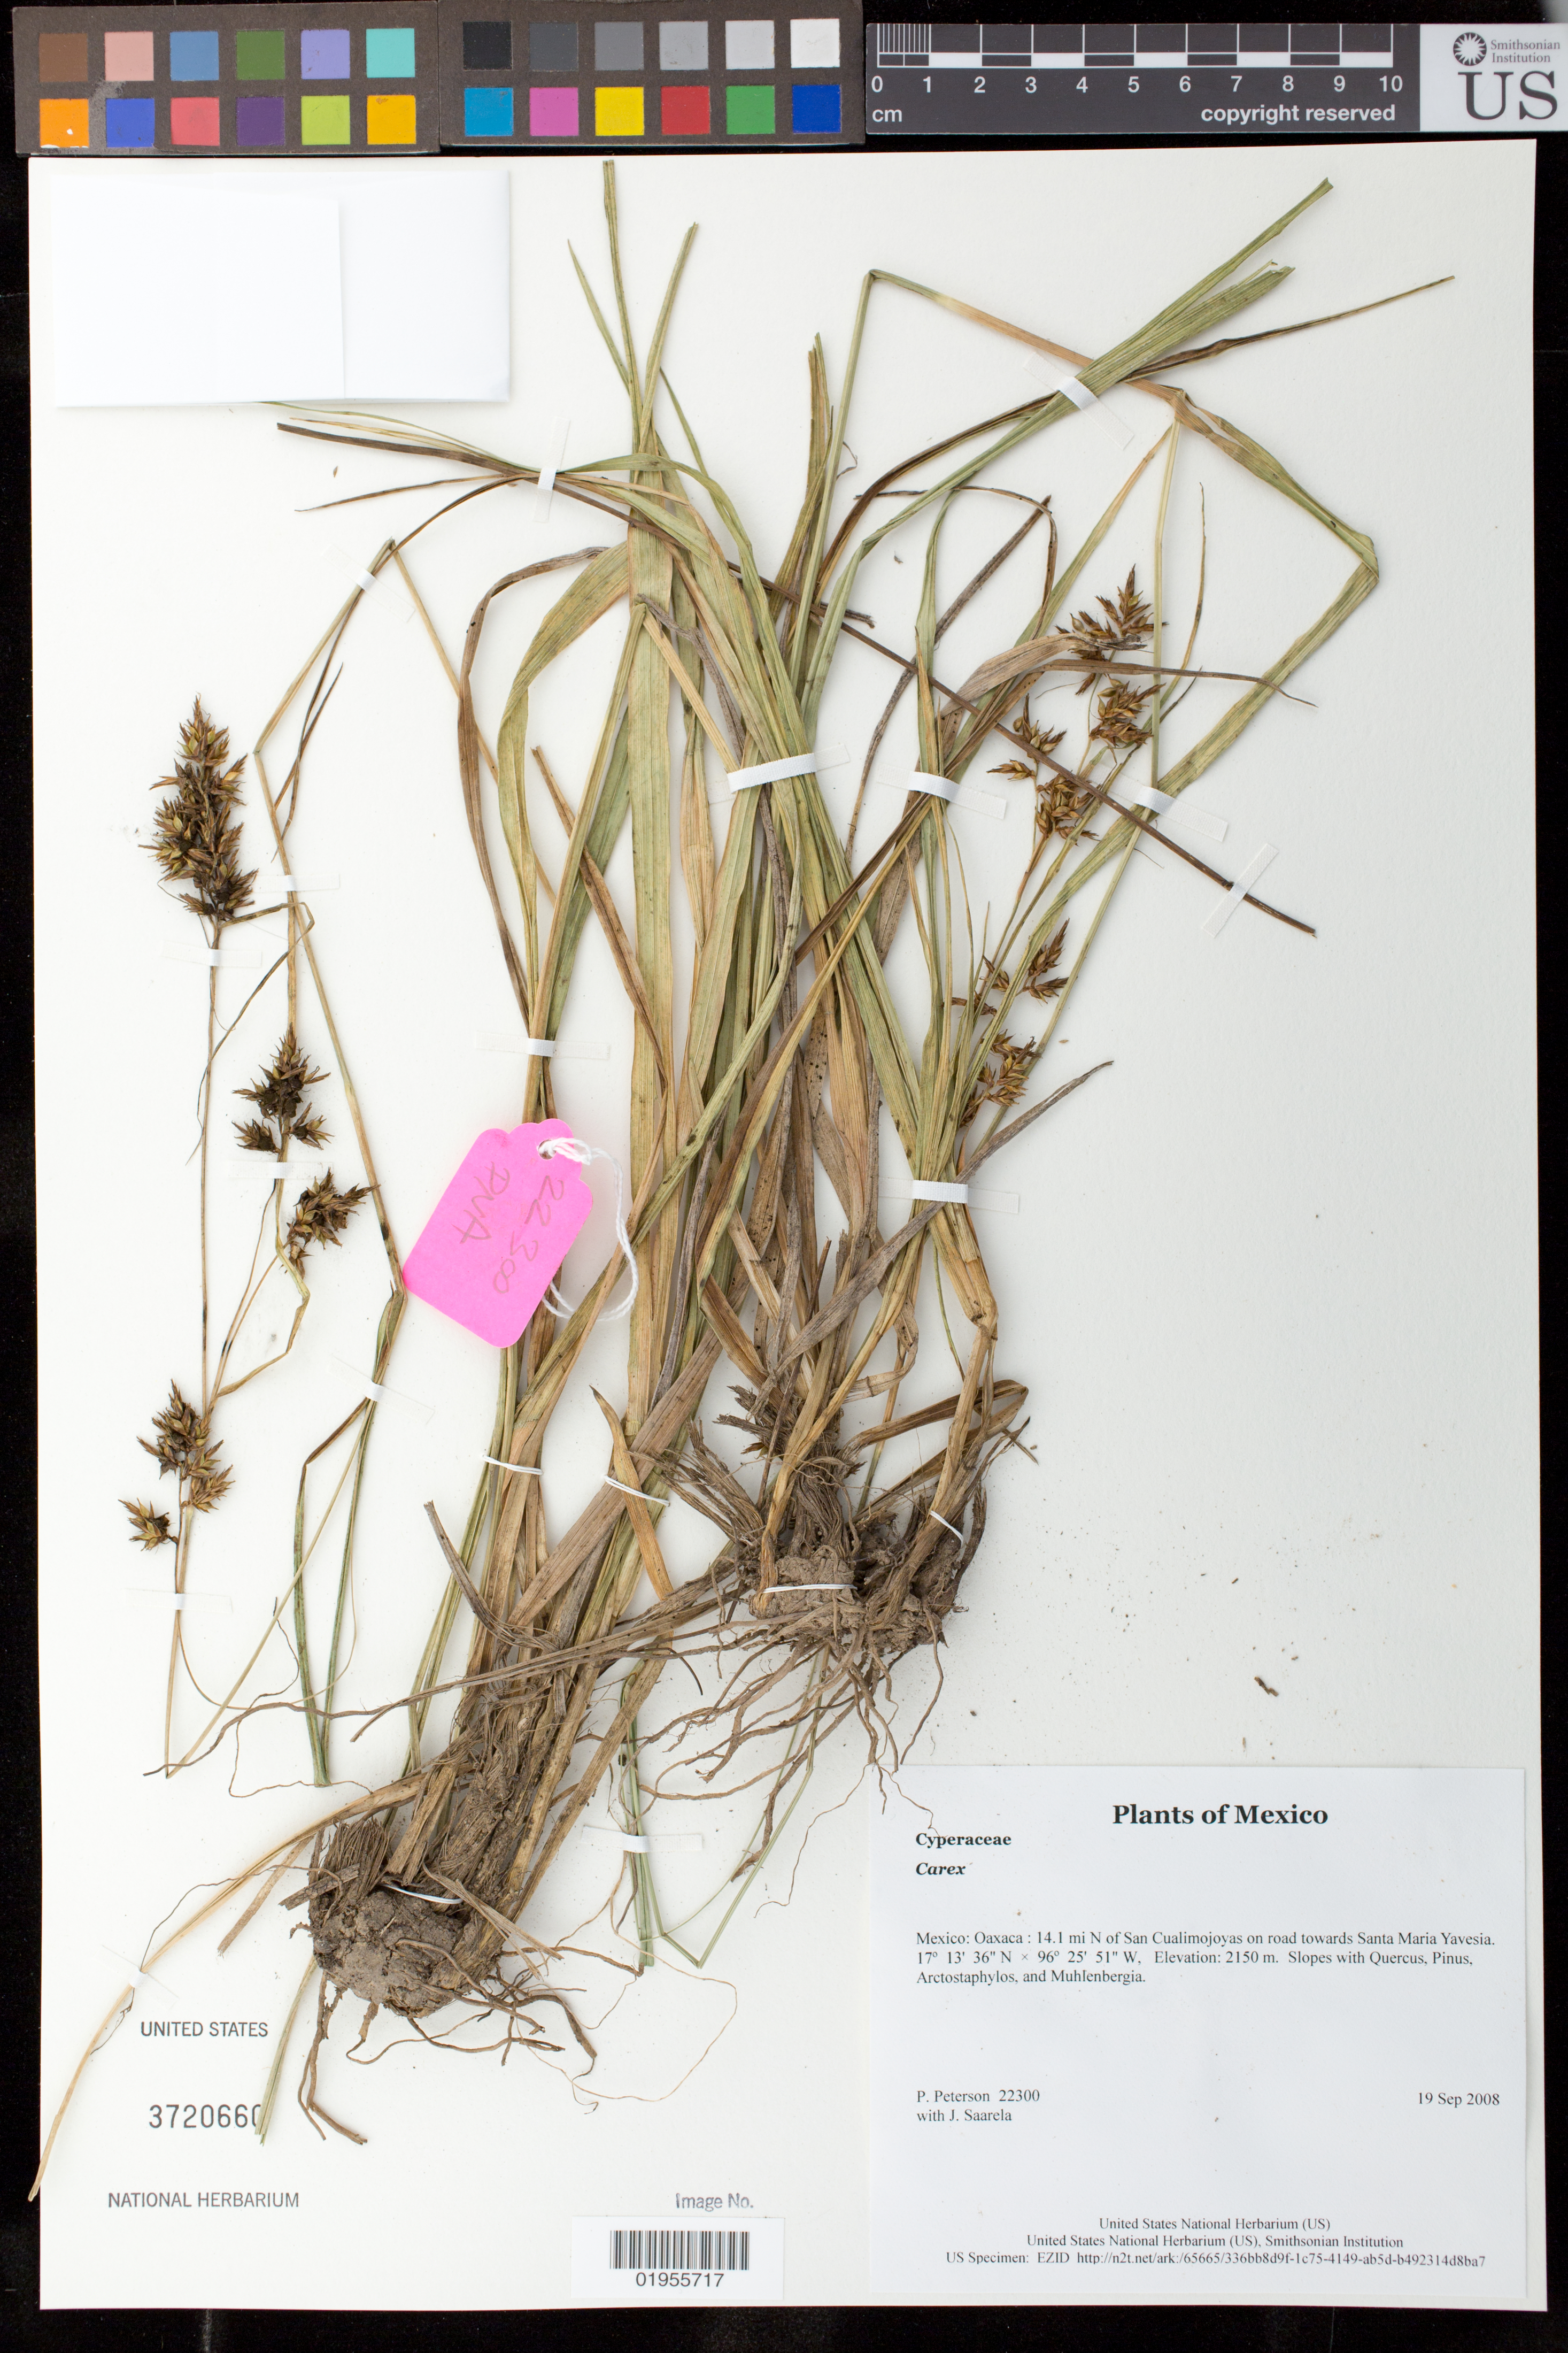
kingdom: Plantae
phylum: Tracheophyta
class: Liliopsida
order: Poales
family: Cyperaceae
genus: Carex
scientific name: Carex sp.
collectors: P. M. Peterson & J. Saarela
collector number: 22300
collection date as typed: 19 Sep 2008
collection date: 2008-09-19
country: Mexico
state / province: Oaxaca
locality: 14.1 mi N of San Cualimojoyas on road towards Santa Maria Yavesia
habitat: Slopes with Quercus, Pinus, Arctostaphylos, and Muhlenbergia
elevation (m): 2150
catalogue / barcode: US 3720660